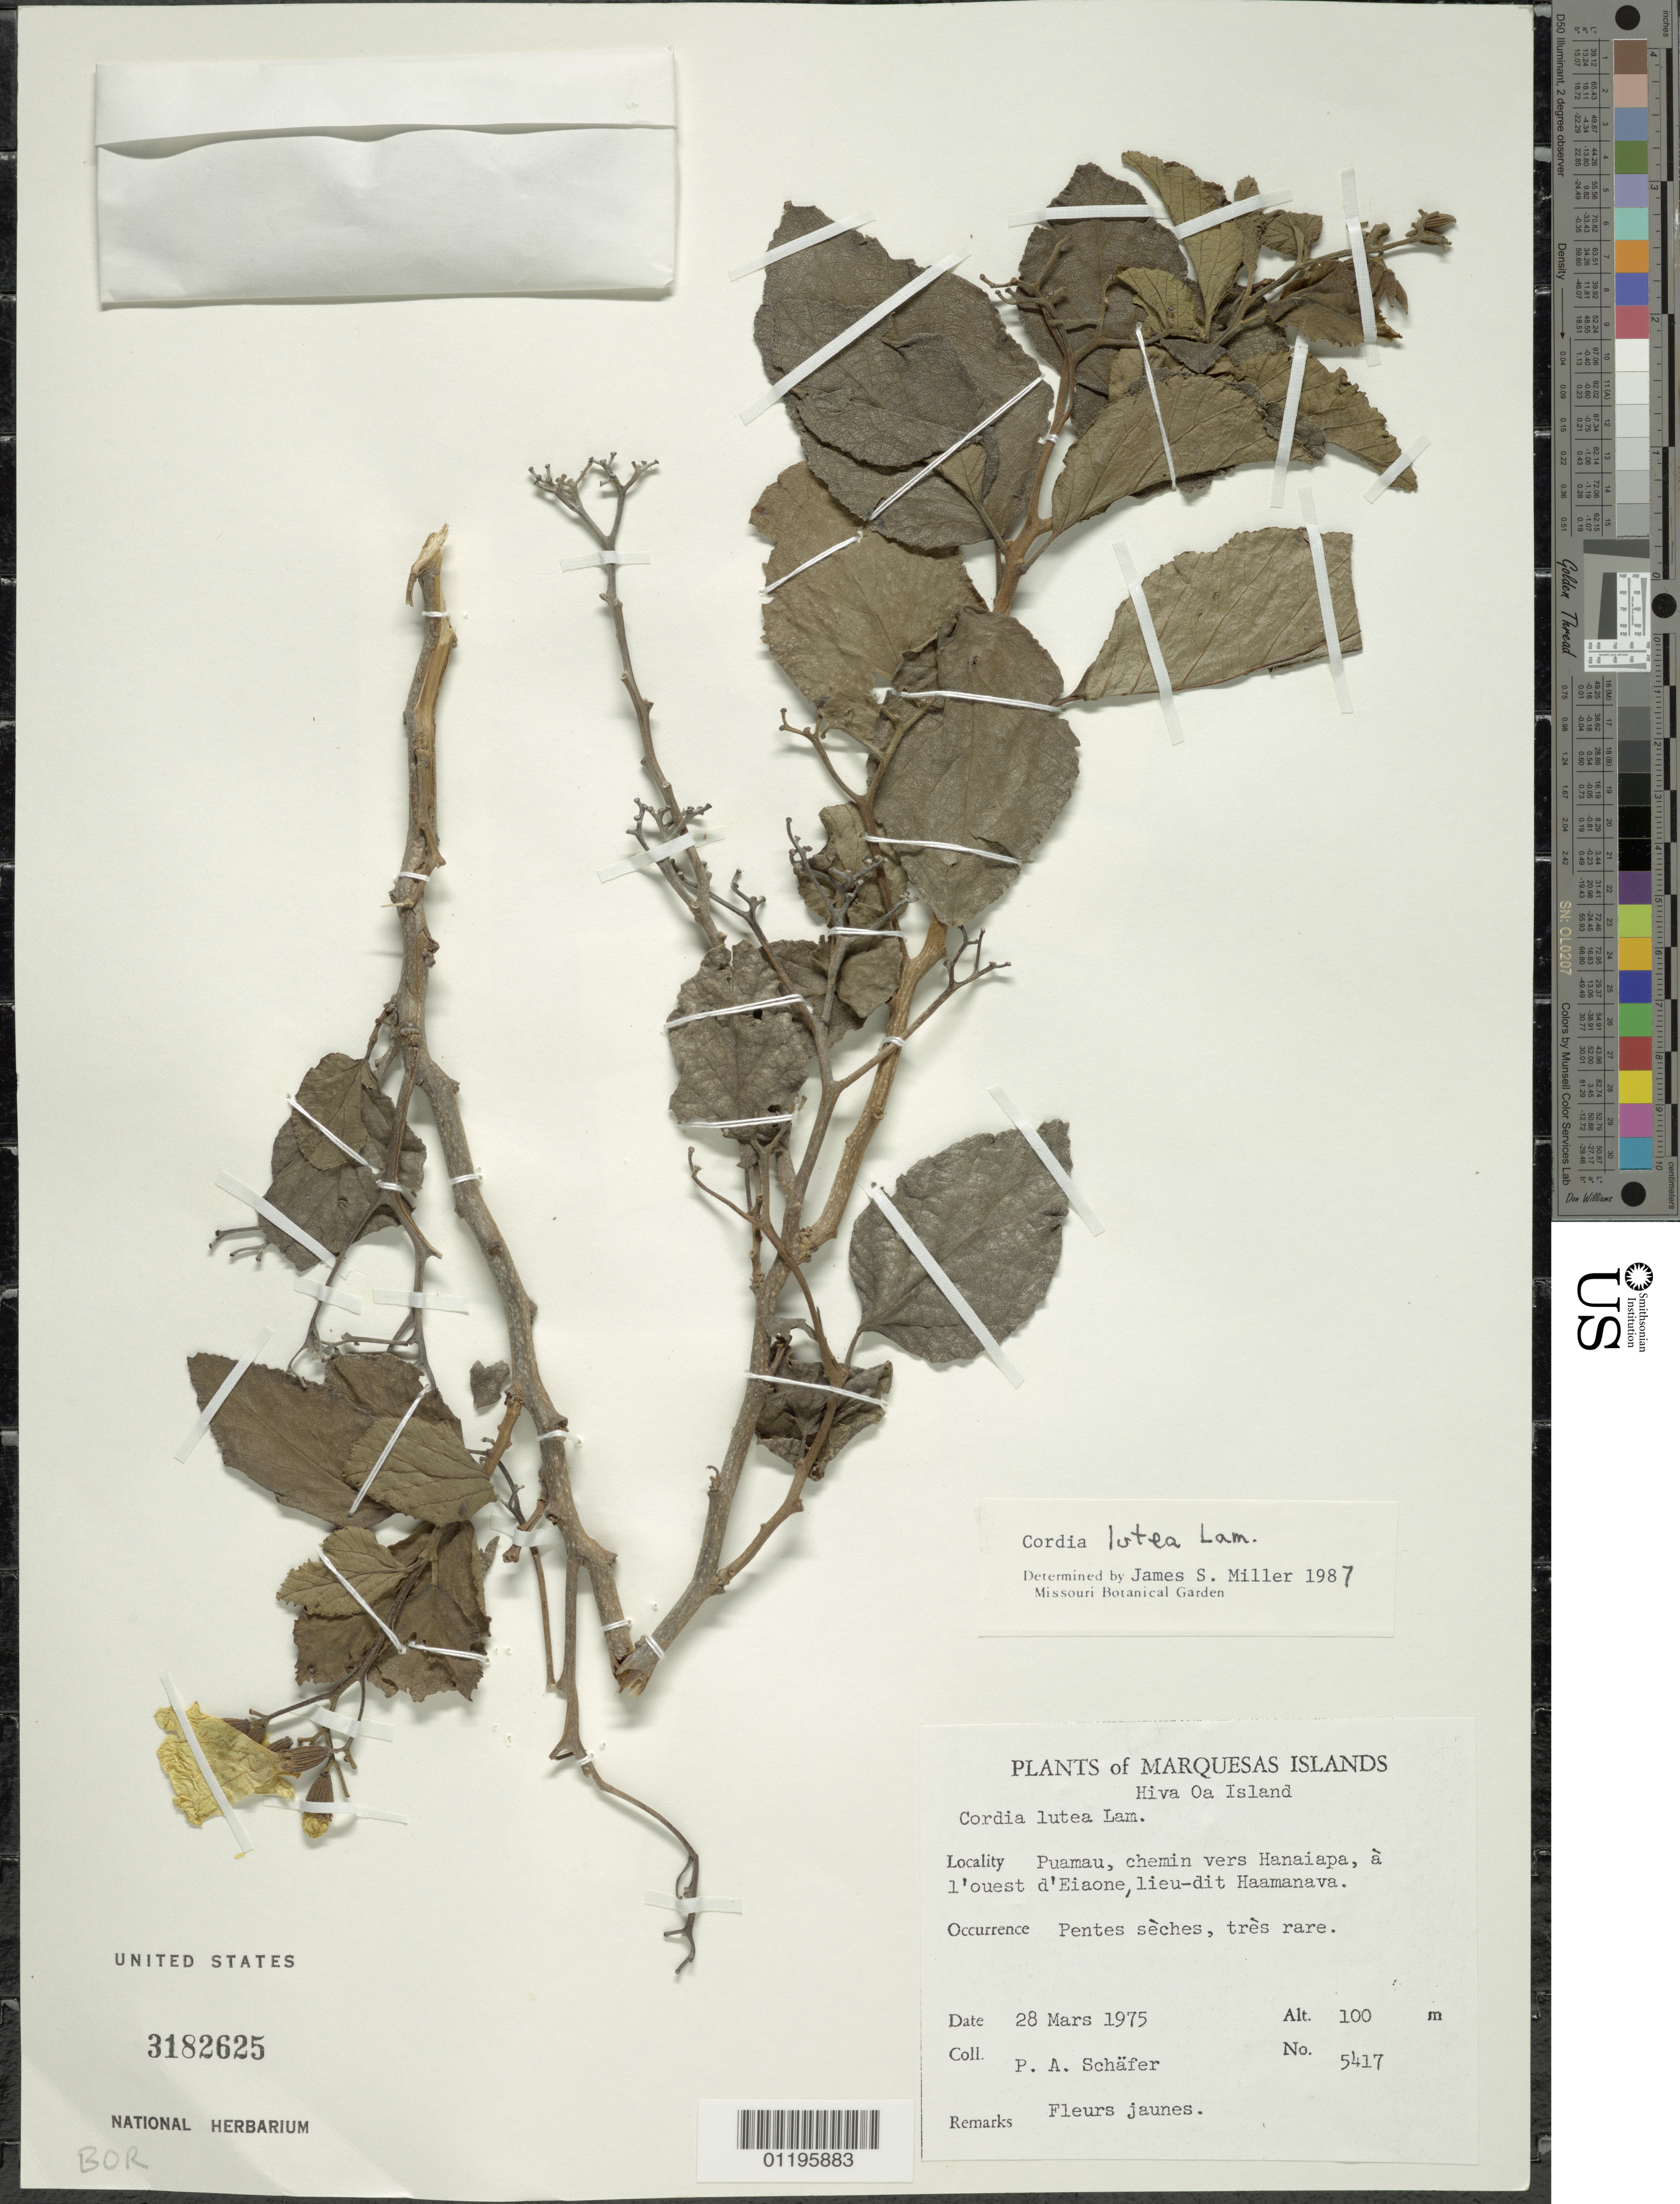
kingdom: Plantae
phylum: Tracheophyta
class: Magnoliopsida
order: Boraginales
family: Cordiaceae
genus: Cordia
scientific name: Cordia lutea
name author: Lam.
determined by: Miller, James S., (MO), Missouri Botanical Garden (UNITED STATES)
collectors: P. A. Schäfer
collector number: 5417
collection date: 1975-03-28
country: French Polynesia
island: Hiva Oa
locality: Puamau, chemin vers Hanaiapa, à l'ouest d'Eiaone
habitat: Pentes sèche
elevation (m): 100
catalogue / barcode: US 3182625